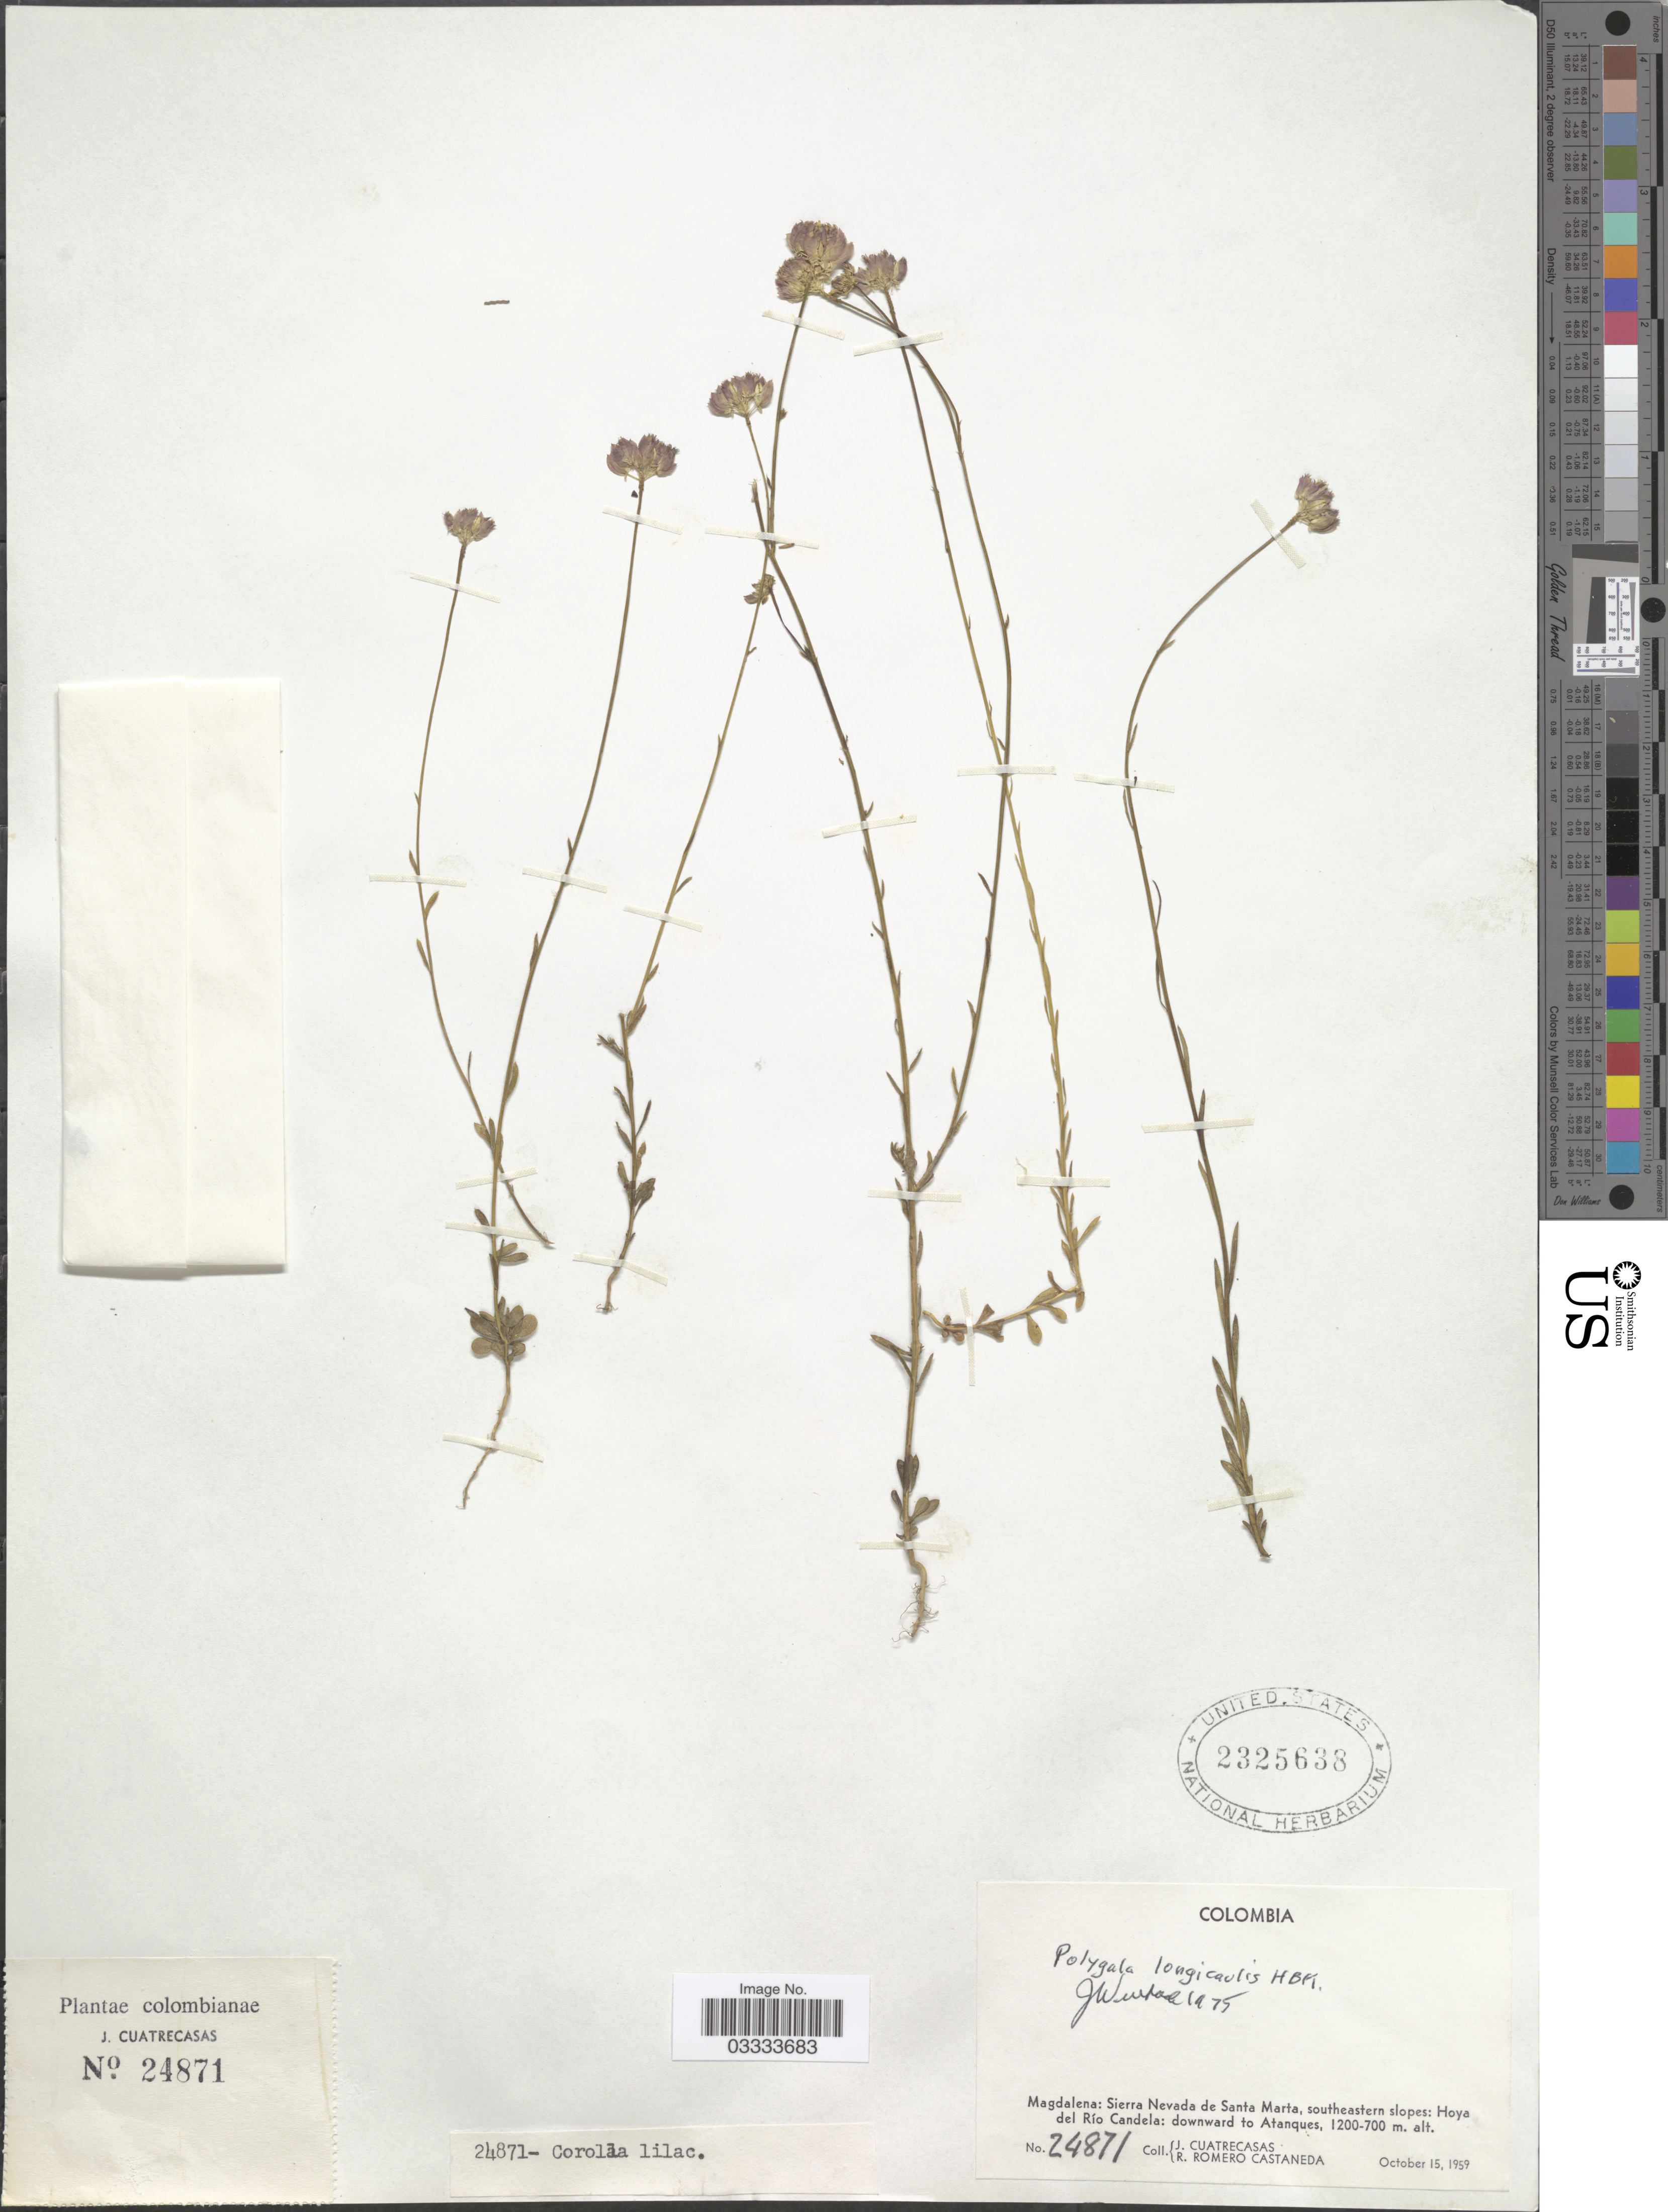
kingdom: Plantae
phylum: Tracheophyta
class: Magnoliopsida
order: Fabales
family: Polygalaceae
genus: Polygala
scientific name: Polygala longicaulis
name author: Kunth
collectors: J. Cuatrecasas & R. Romero Castañeda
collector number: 24871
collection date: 1959-10-15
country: Colombia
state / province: Magdalena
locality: Sierra Nevada de Santa Marta, southeastern slopes: Hoya del Río Candela: downward to Atanques.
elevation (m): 700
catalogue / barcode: US 2325638